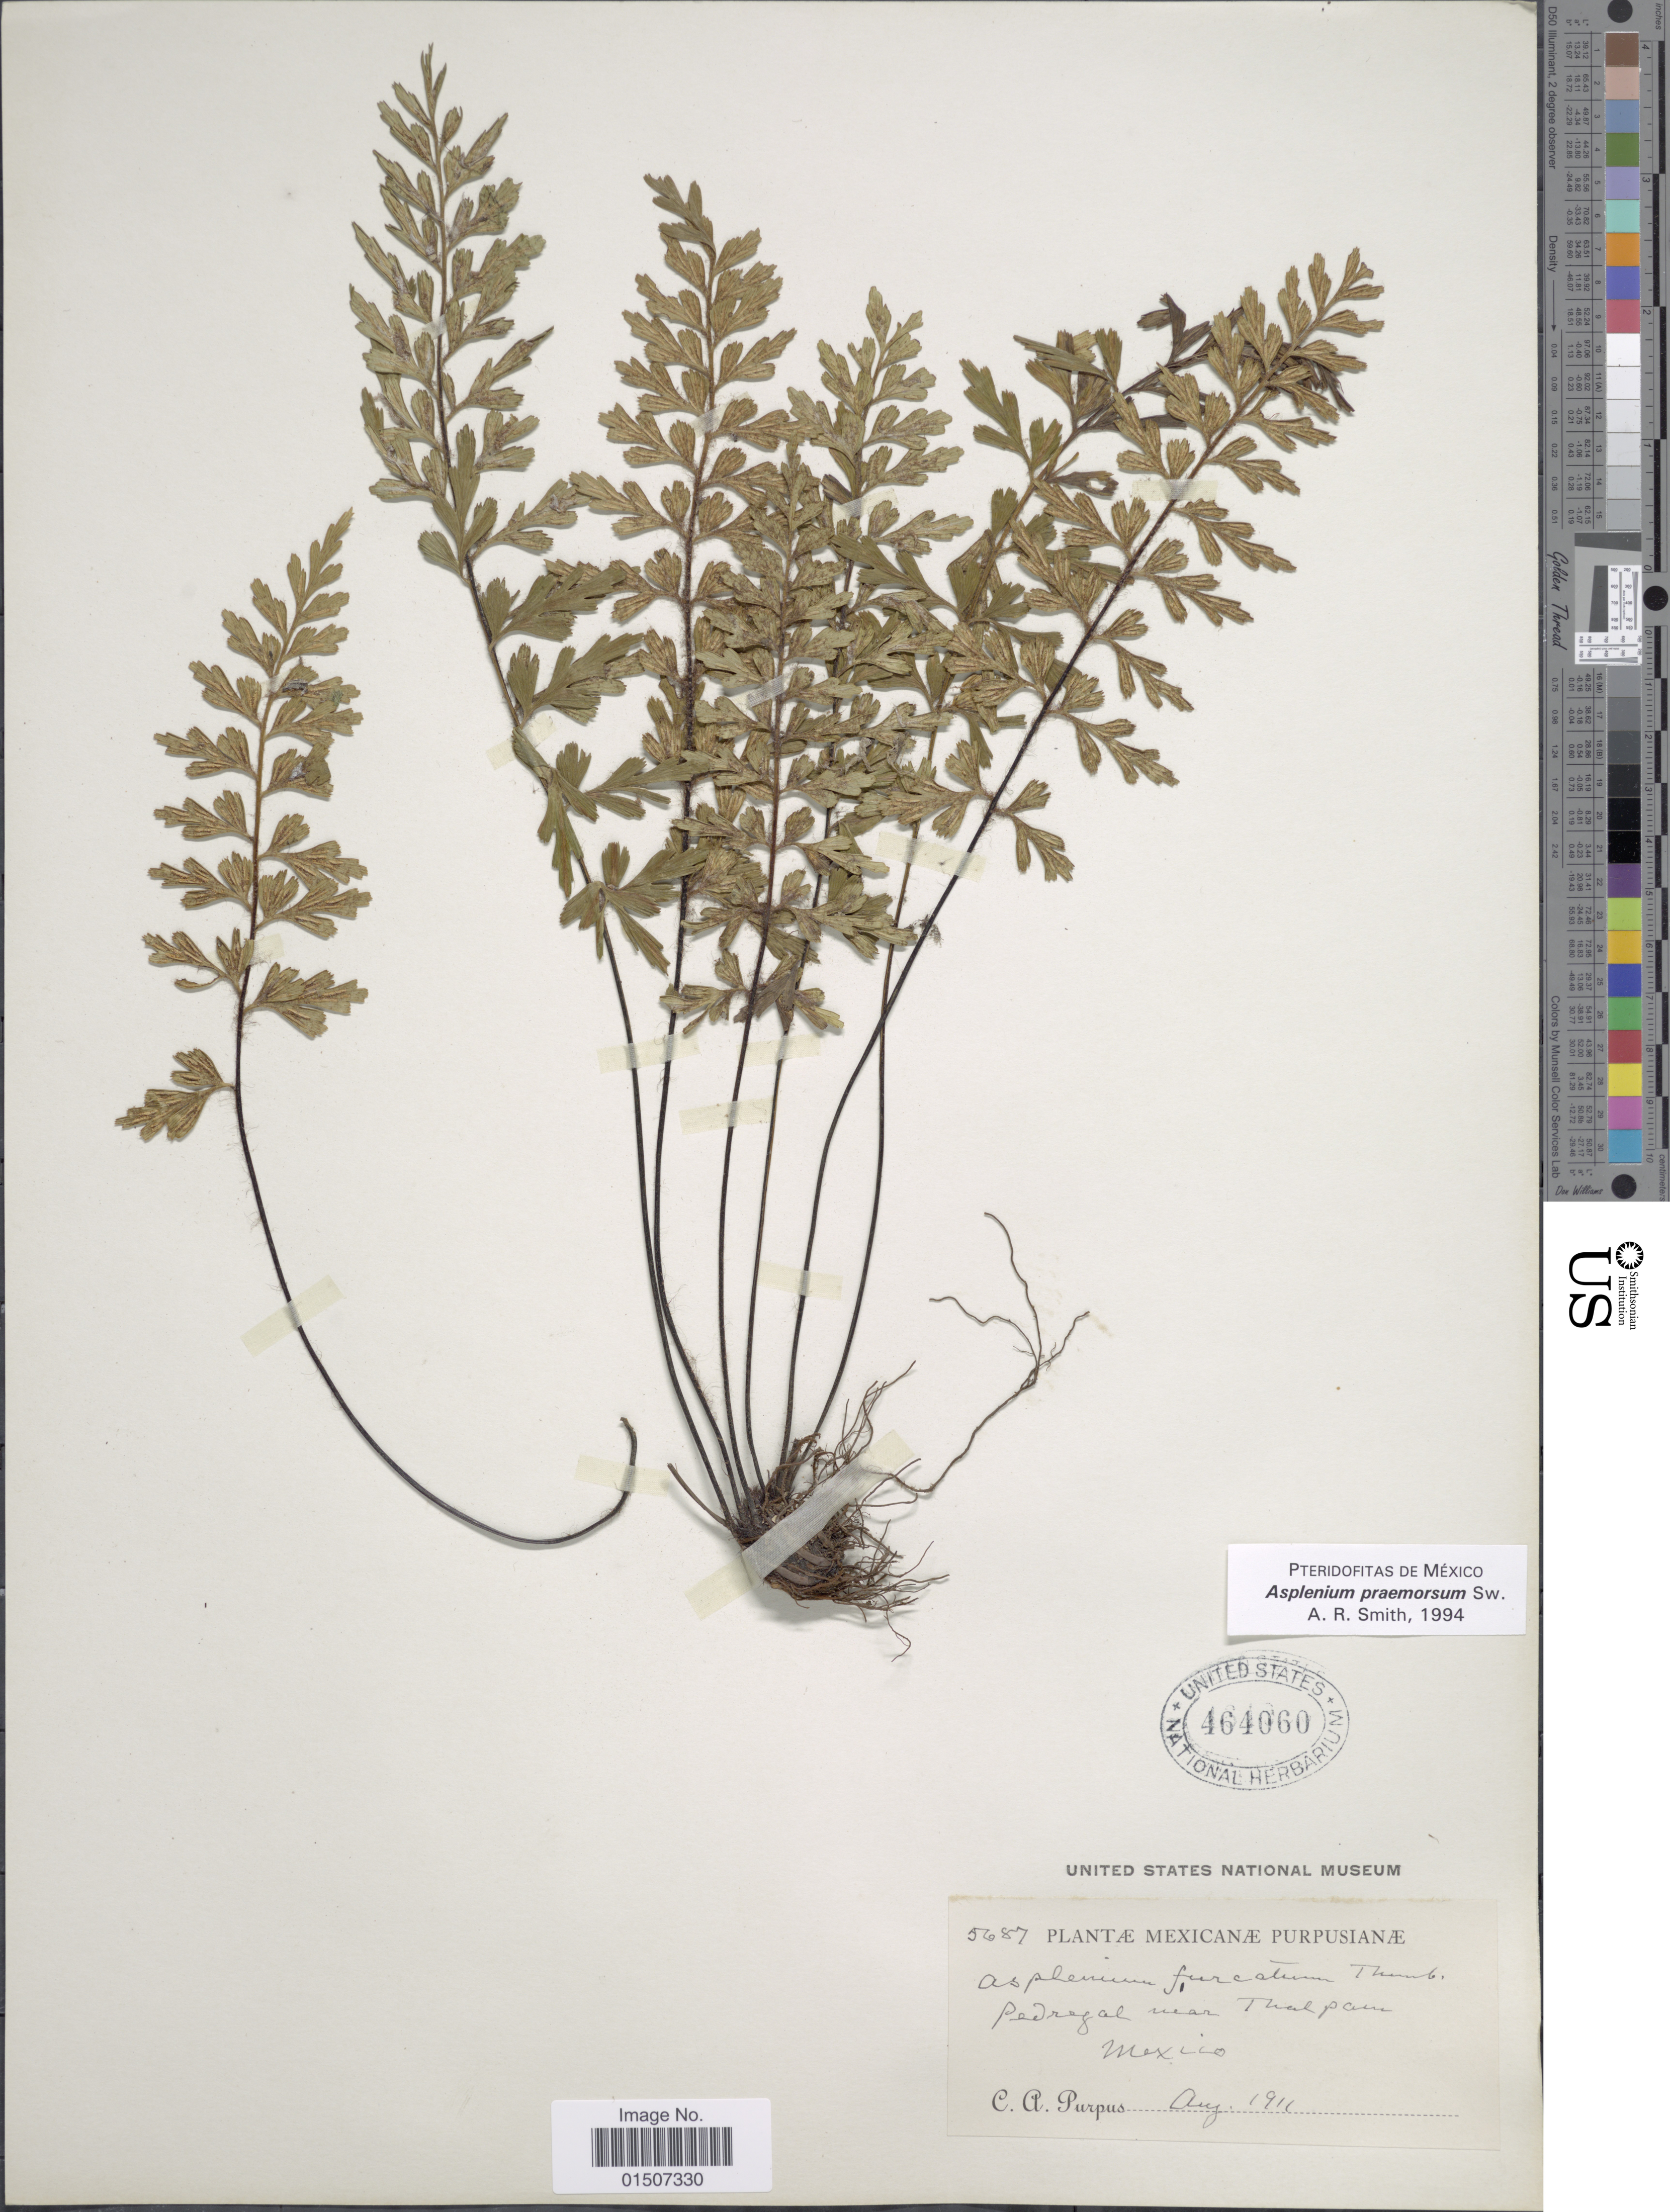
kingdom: Plantae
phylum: Tracheophyta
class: Polypodiopsida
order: Polypodiales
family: Aspleniaceae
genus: Asplenium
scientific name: Asplenium praemorsum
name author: Sw.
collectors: C. A. Purpus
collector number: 5687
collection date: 1911-08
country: Mexico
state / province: México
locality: Pedregal near Tlalpan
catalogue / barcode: US 464060